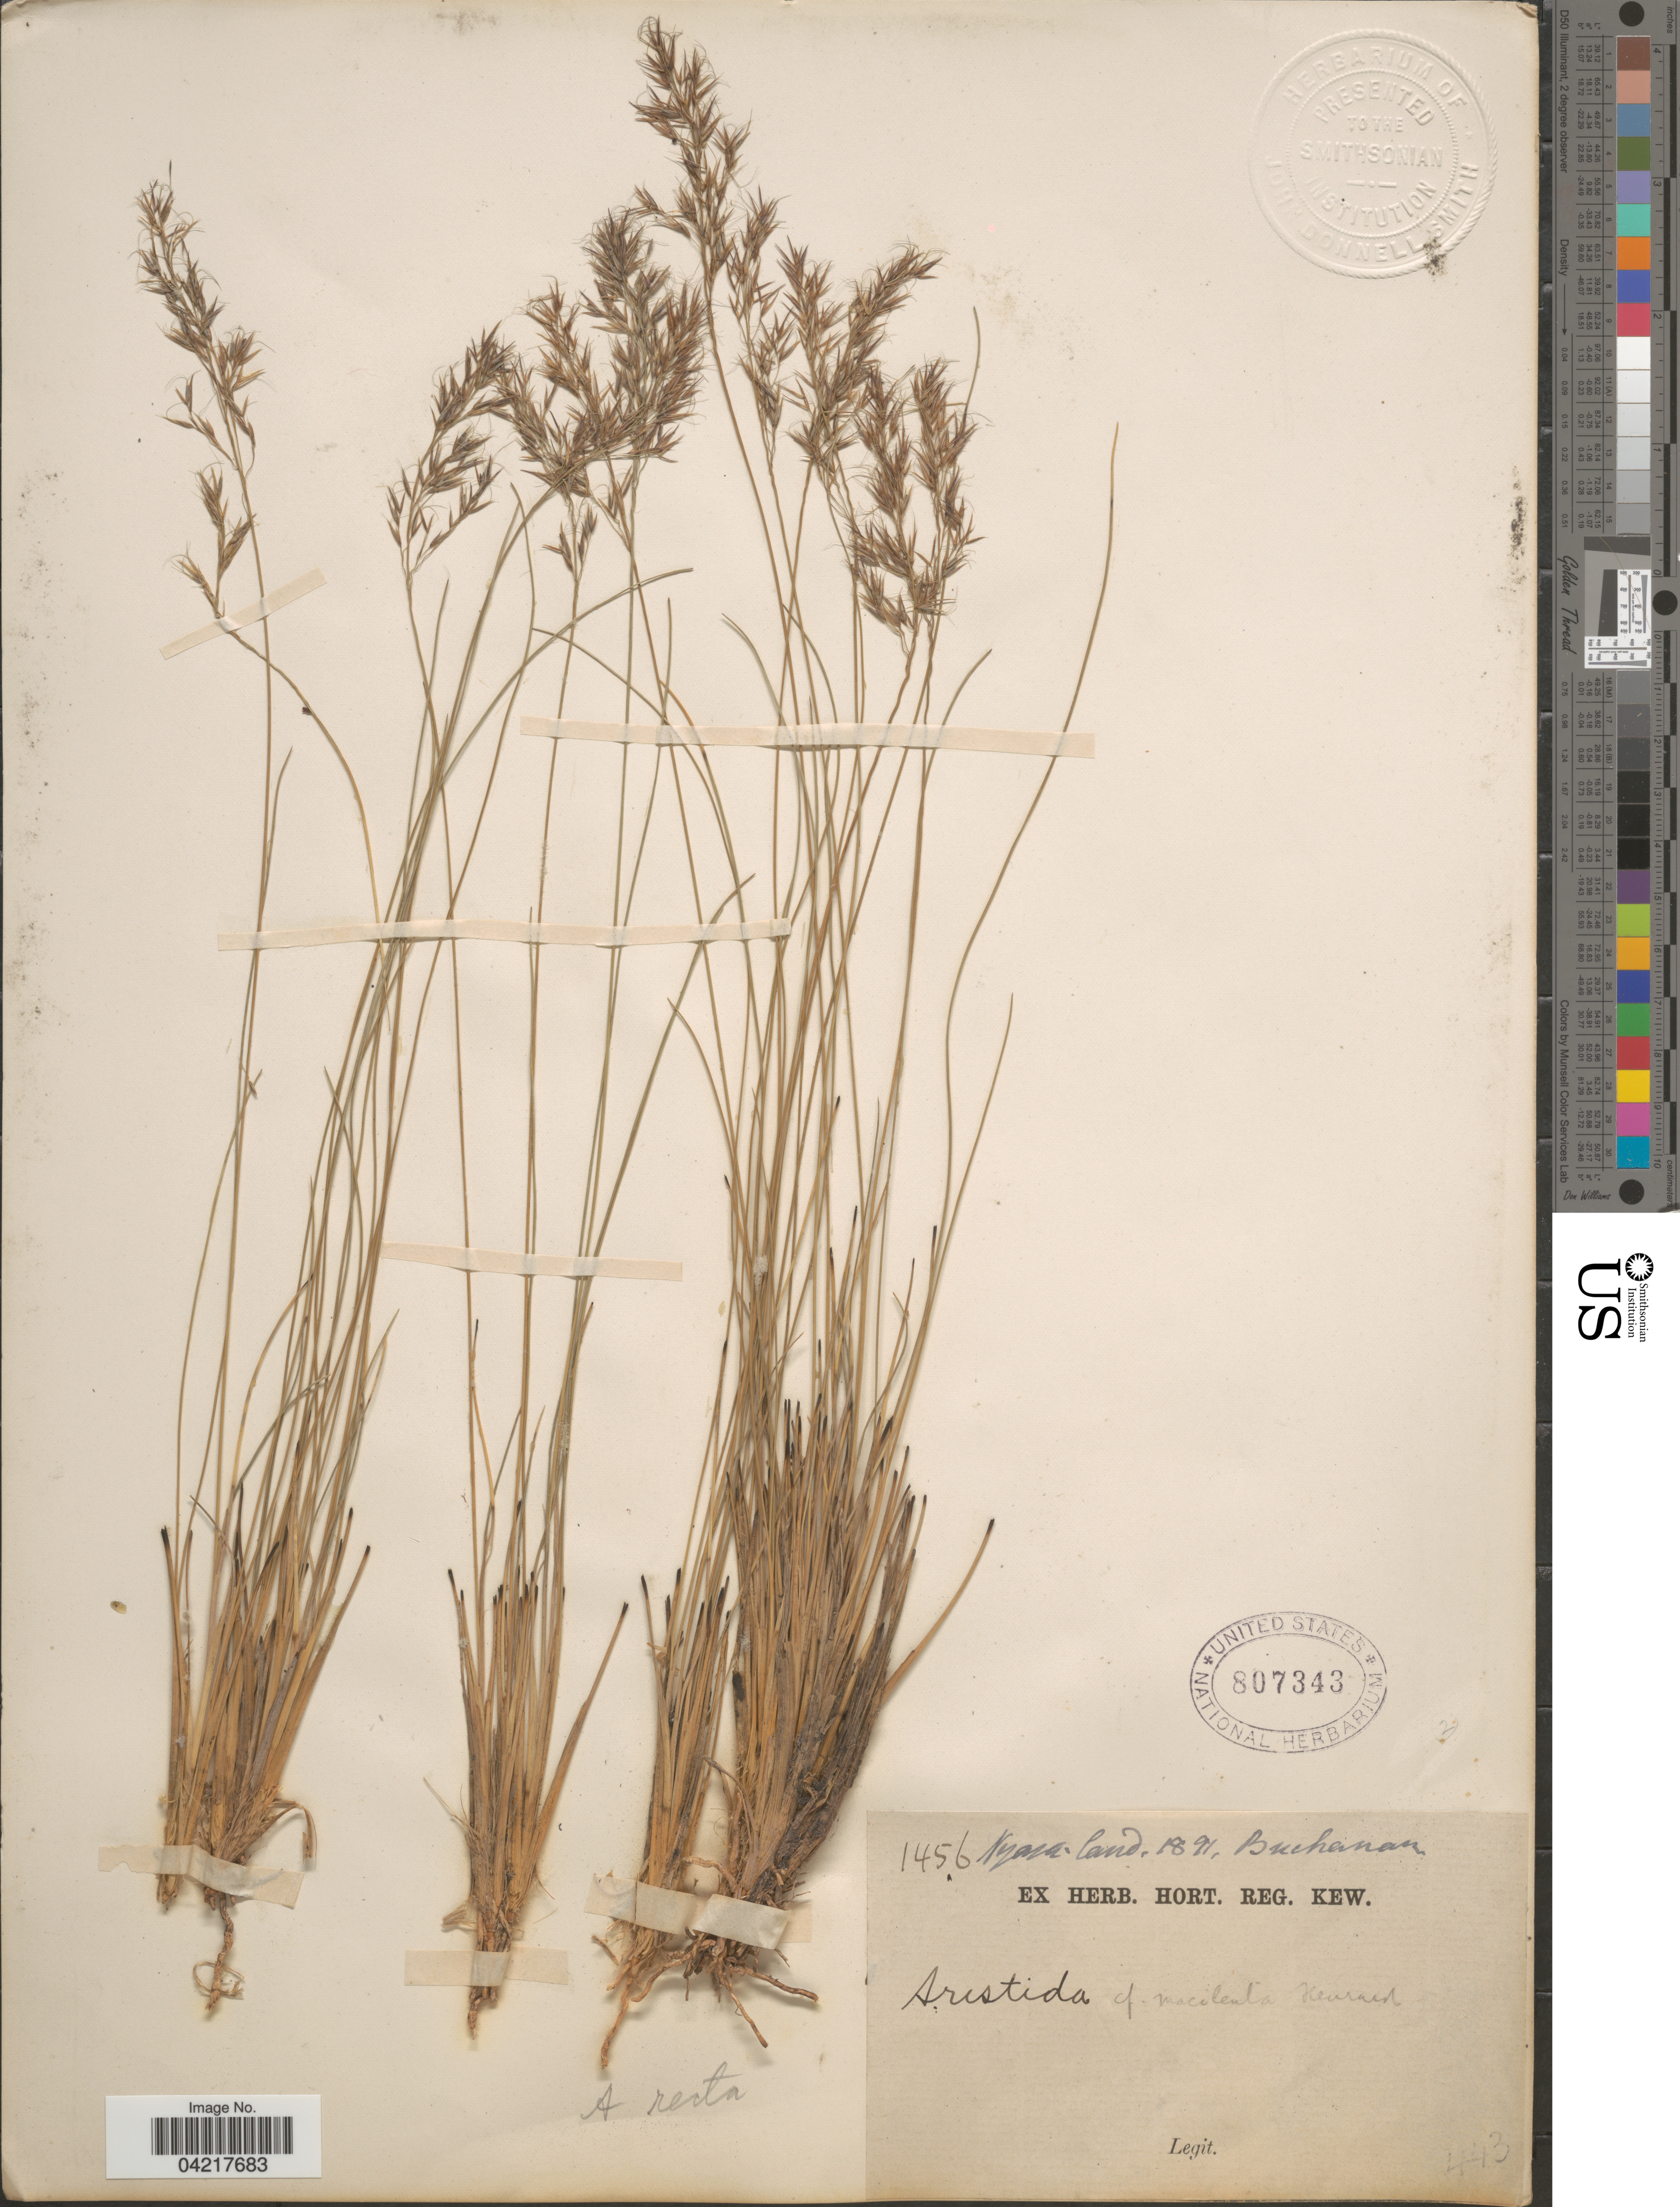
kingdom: Plantae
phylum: Tracheophyta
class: Liliopsida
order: Poales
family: Poaceae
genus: Aristida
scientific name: Aristida recta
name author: Franch.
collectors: -. Buchanan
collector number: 1456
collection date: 1891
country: Malawi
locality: Nyasa-land.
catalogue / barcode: US 807343